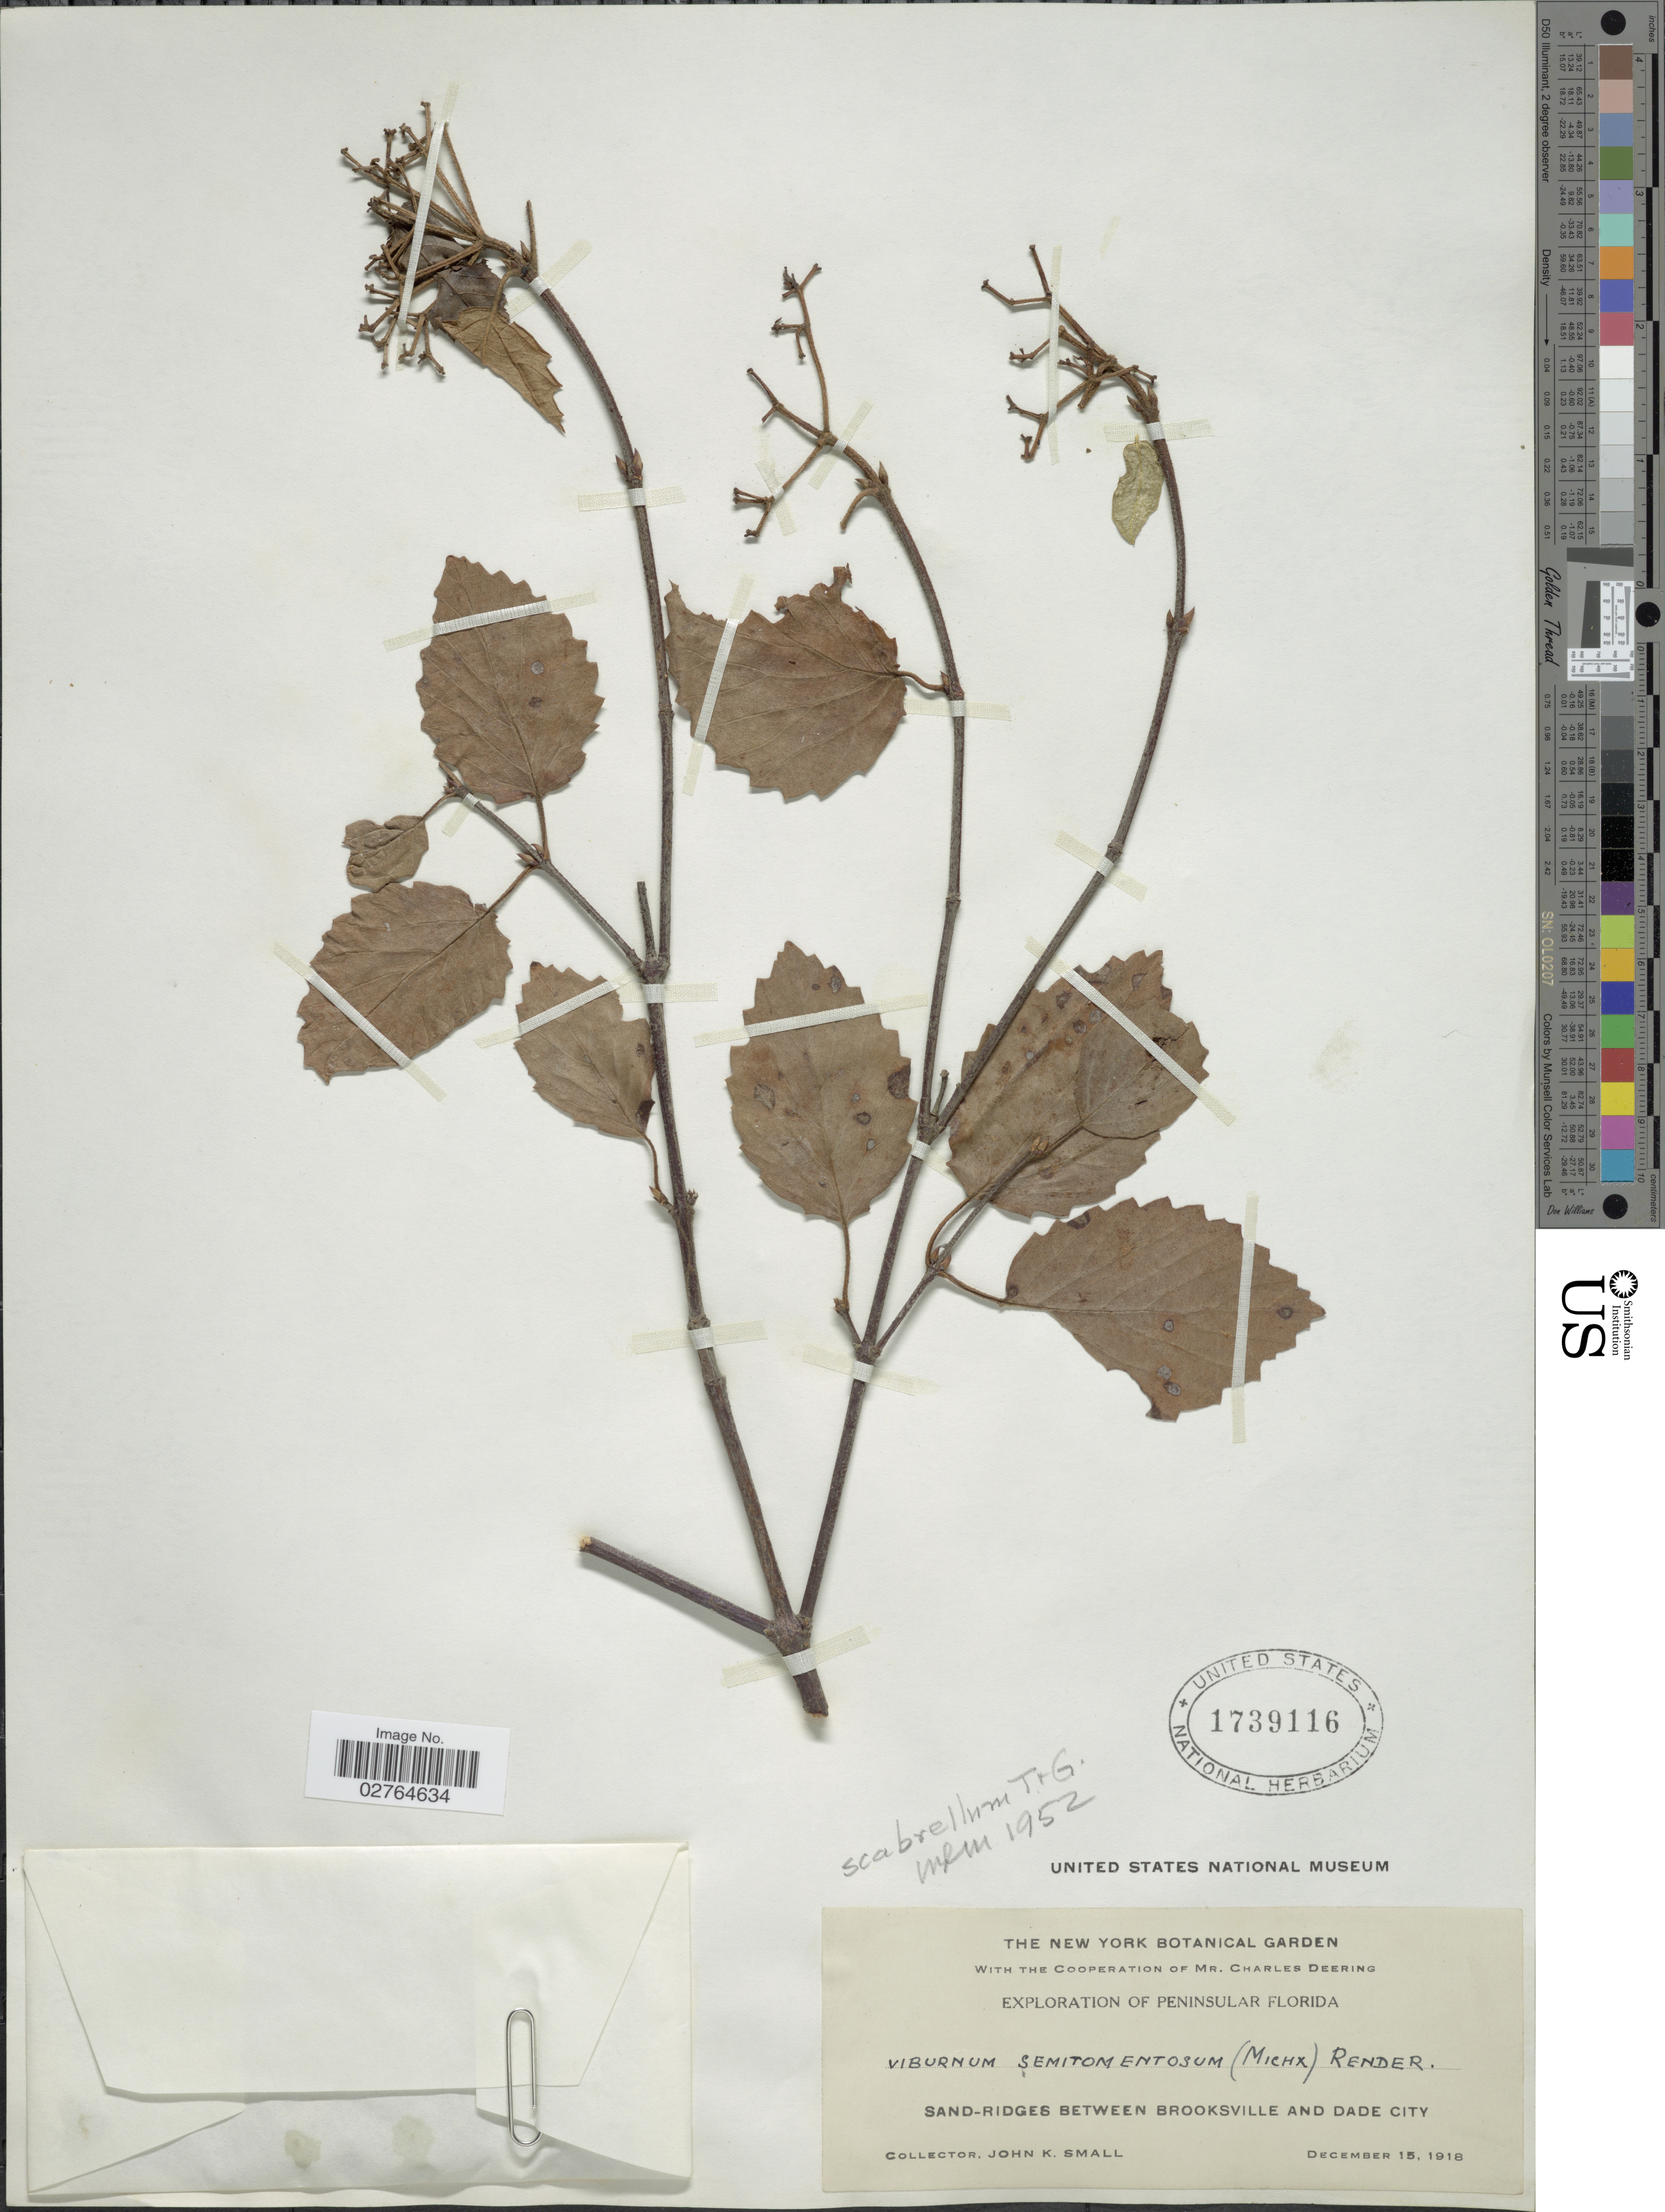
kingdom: Plantae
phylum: Tracheophyta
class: Magnoliopsida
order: Dipsacales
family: Viburnaceae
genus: Viburnum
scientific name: Viburnum scabrellum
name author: (Torr. & A. Gray) Chapm.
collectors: J. K. Small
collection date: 1918-12-15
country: United States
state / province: Florida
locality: Peninsular Florida, Sand-Ridges between Brooksville and Dade City.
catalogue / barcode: US 1739116